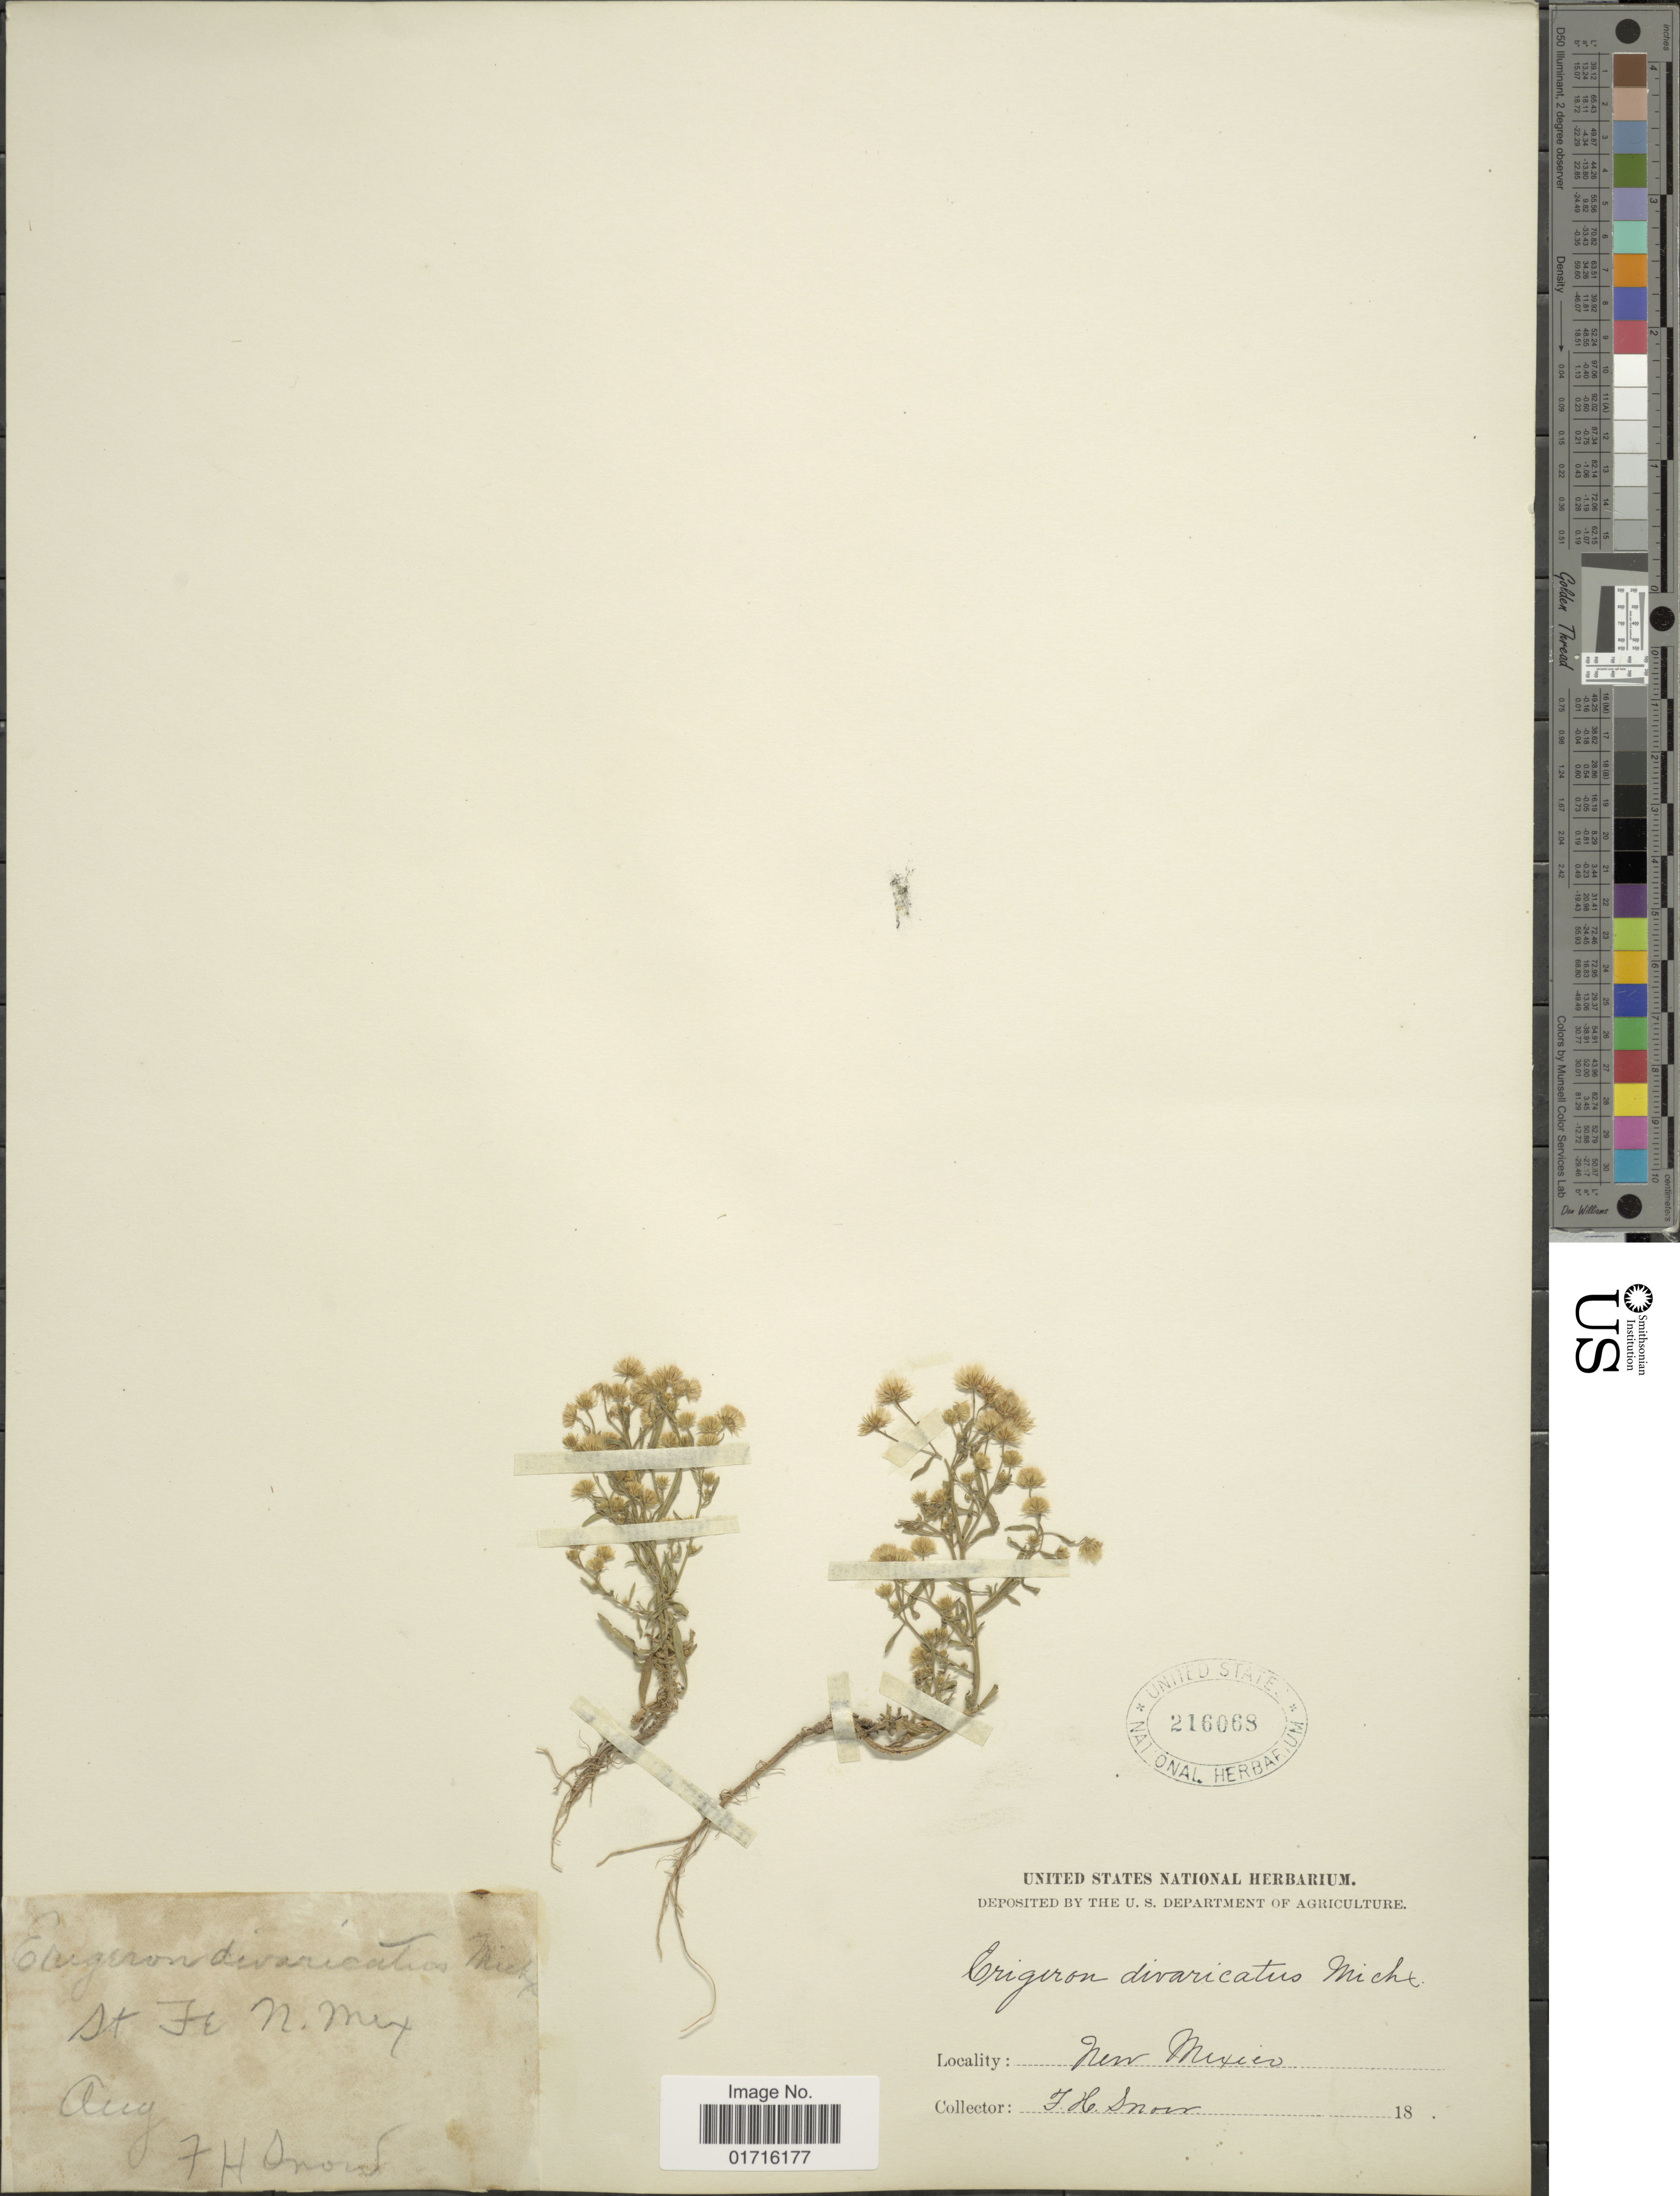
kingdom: Plantae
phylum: Tracheophyta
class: Magnoliopsida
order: Asterales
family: Asteraceae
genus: Conyza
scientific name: Conyza divaricata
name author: Spreng.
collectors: F. H. Snow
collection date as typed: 18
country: United States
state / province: New Mexico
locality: St. Fe. N. Mex.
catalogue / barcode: US 216068